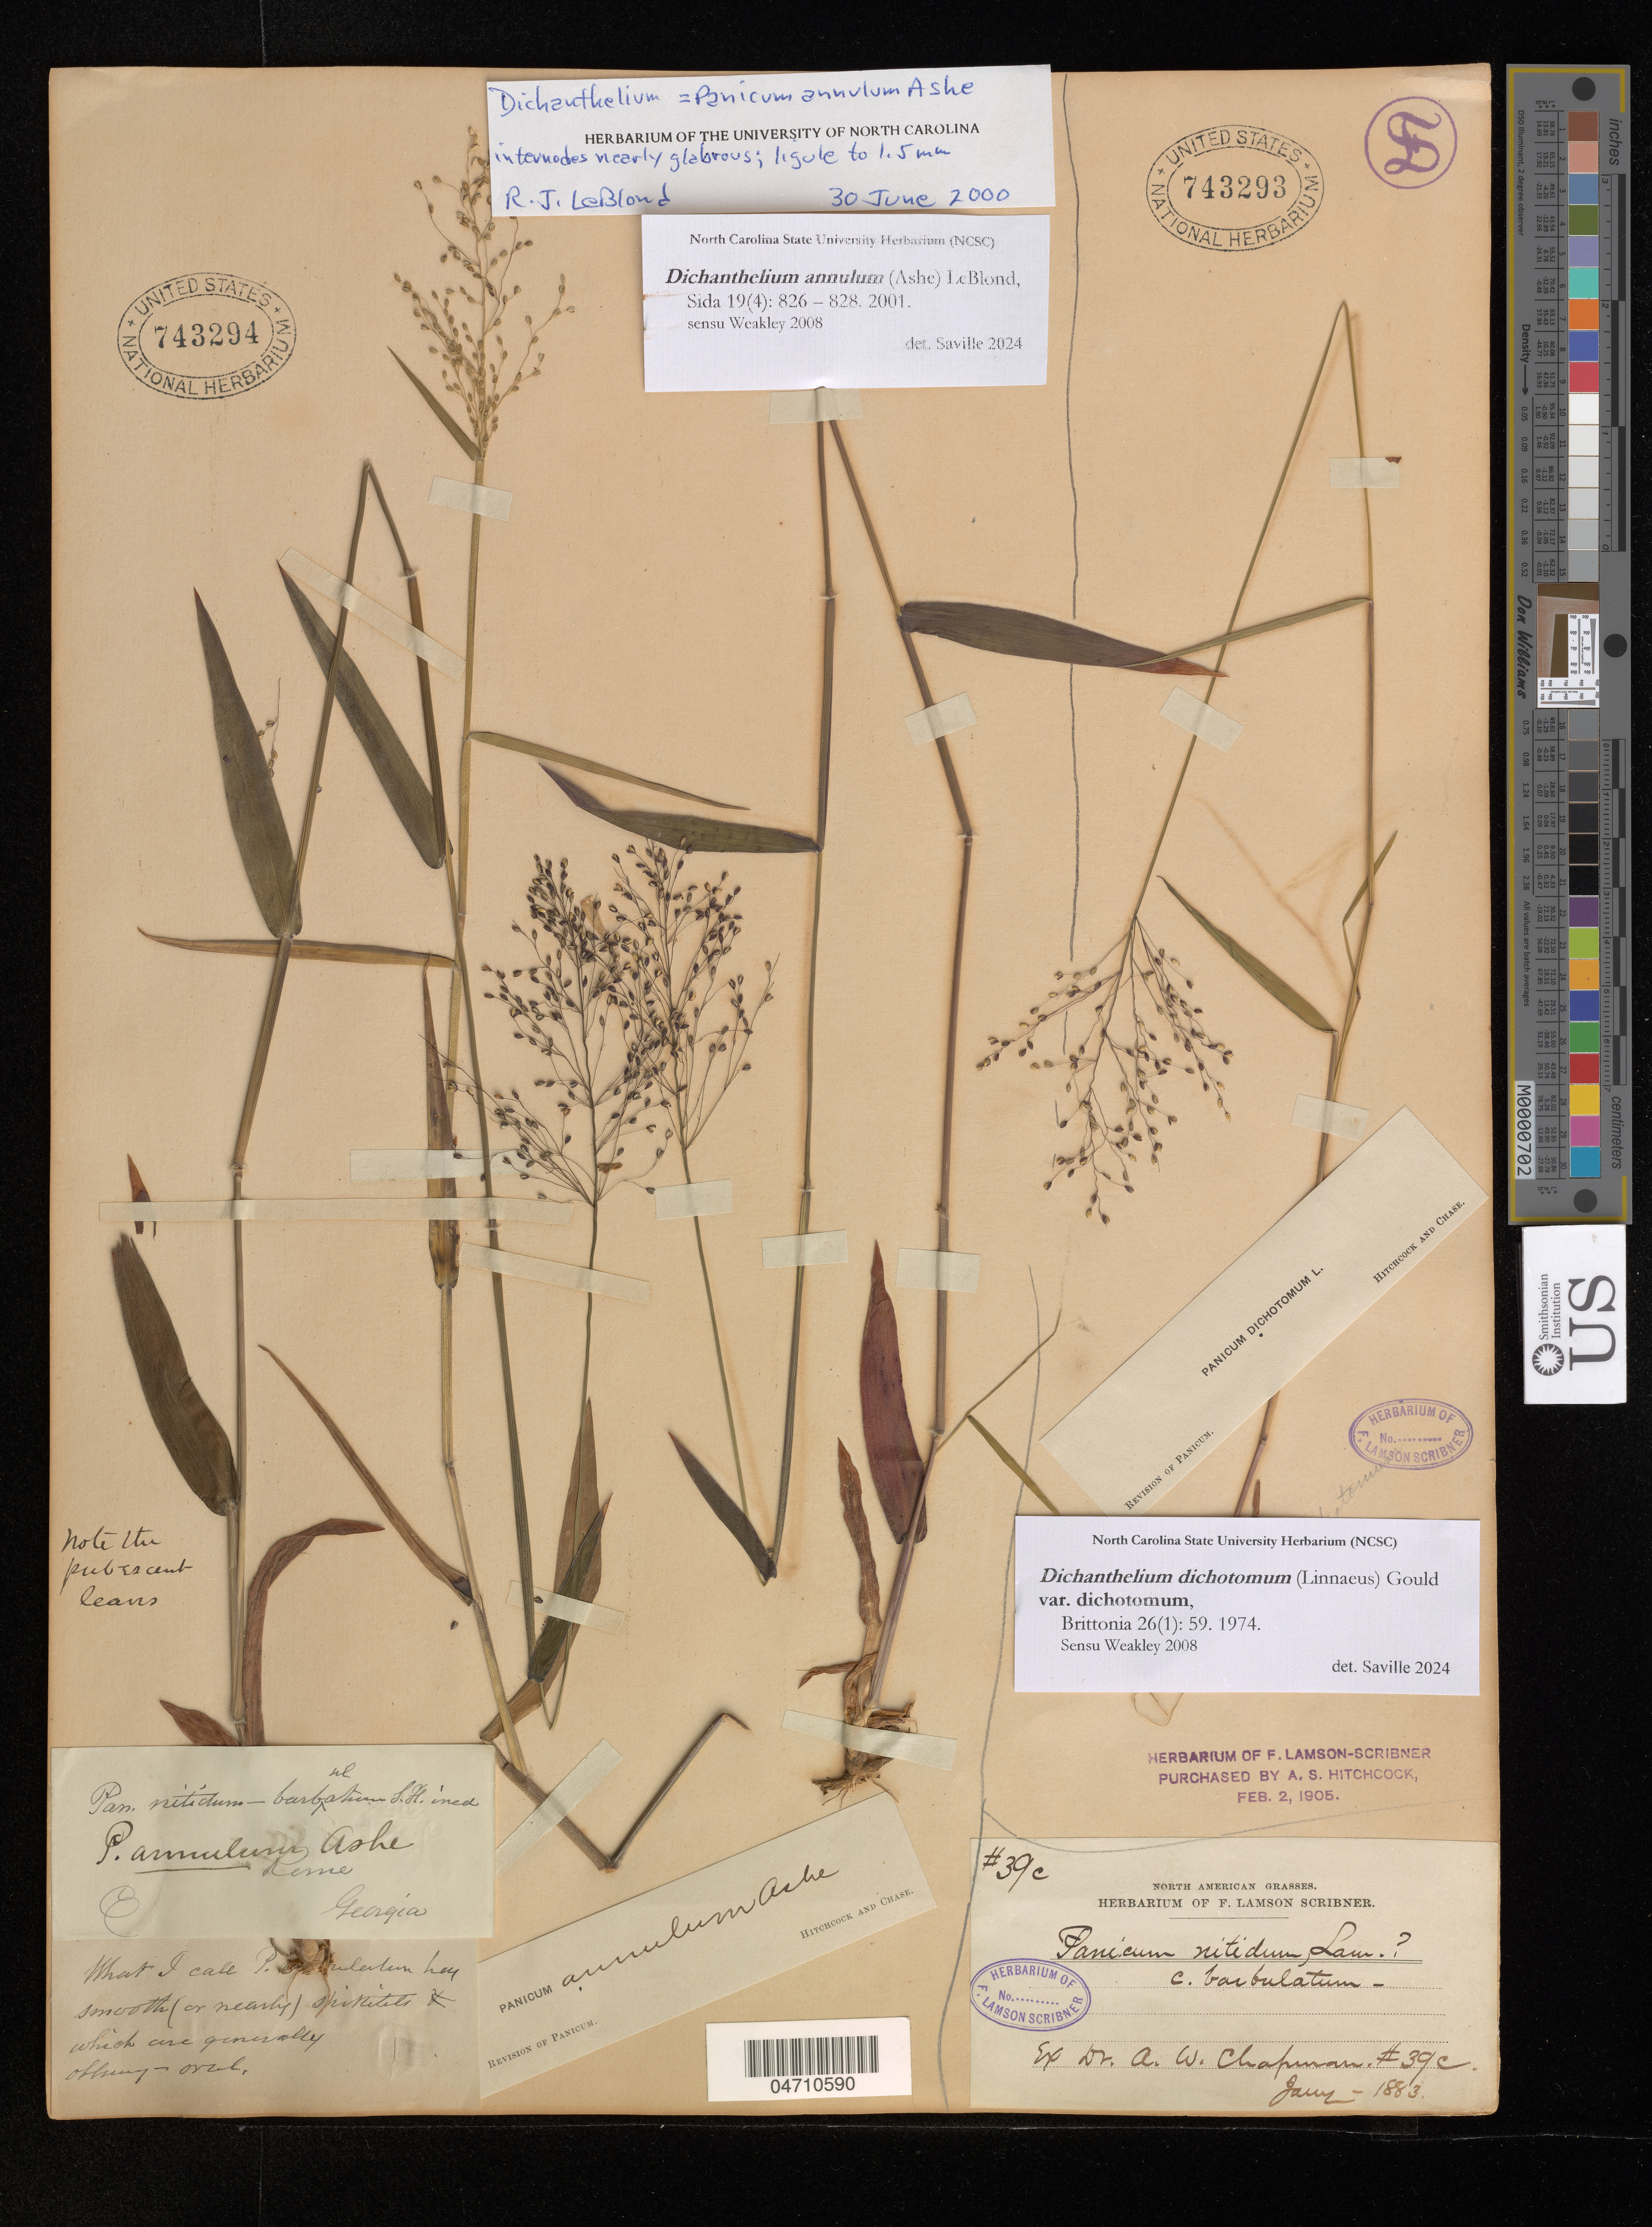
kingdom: Plantae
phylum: Tracheophyta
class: Liliopsida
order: Poales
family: Poaceae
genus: Dichanthelium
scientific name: Dichanthelium dichotomum var. dichotomum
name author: (L.) Gould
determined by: Saville, A. C., (NCSC), North Carolina State University (UNITED STATES)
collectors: A. W. Chapman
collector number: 39c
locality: North American.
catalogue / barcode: US 743293